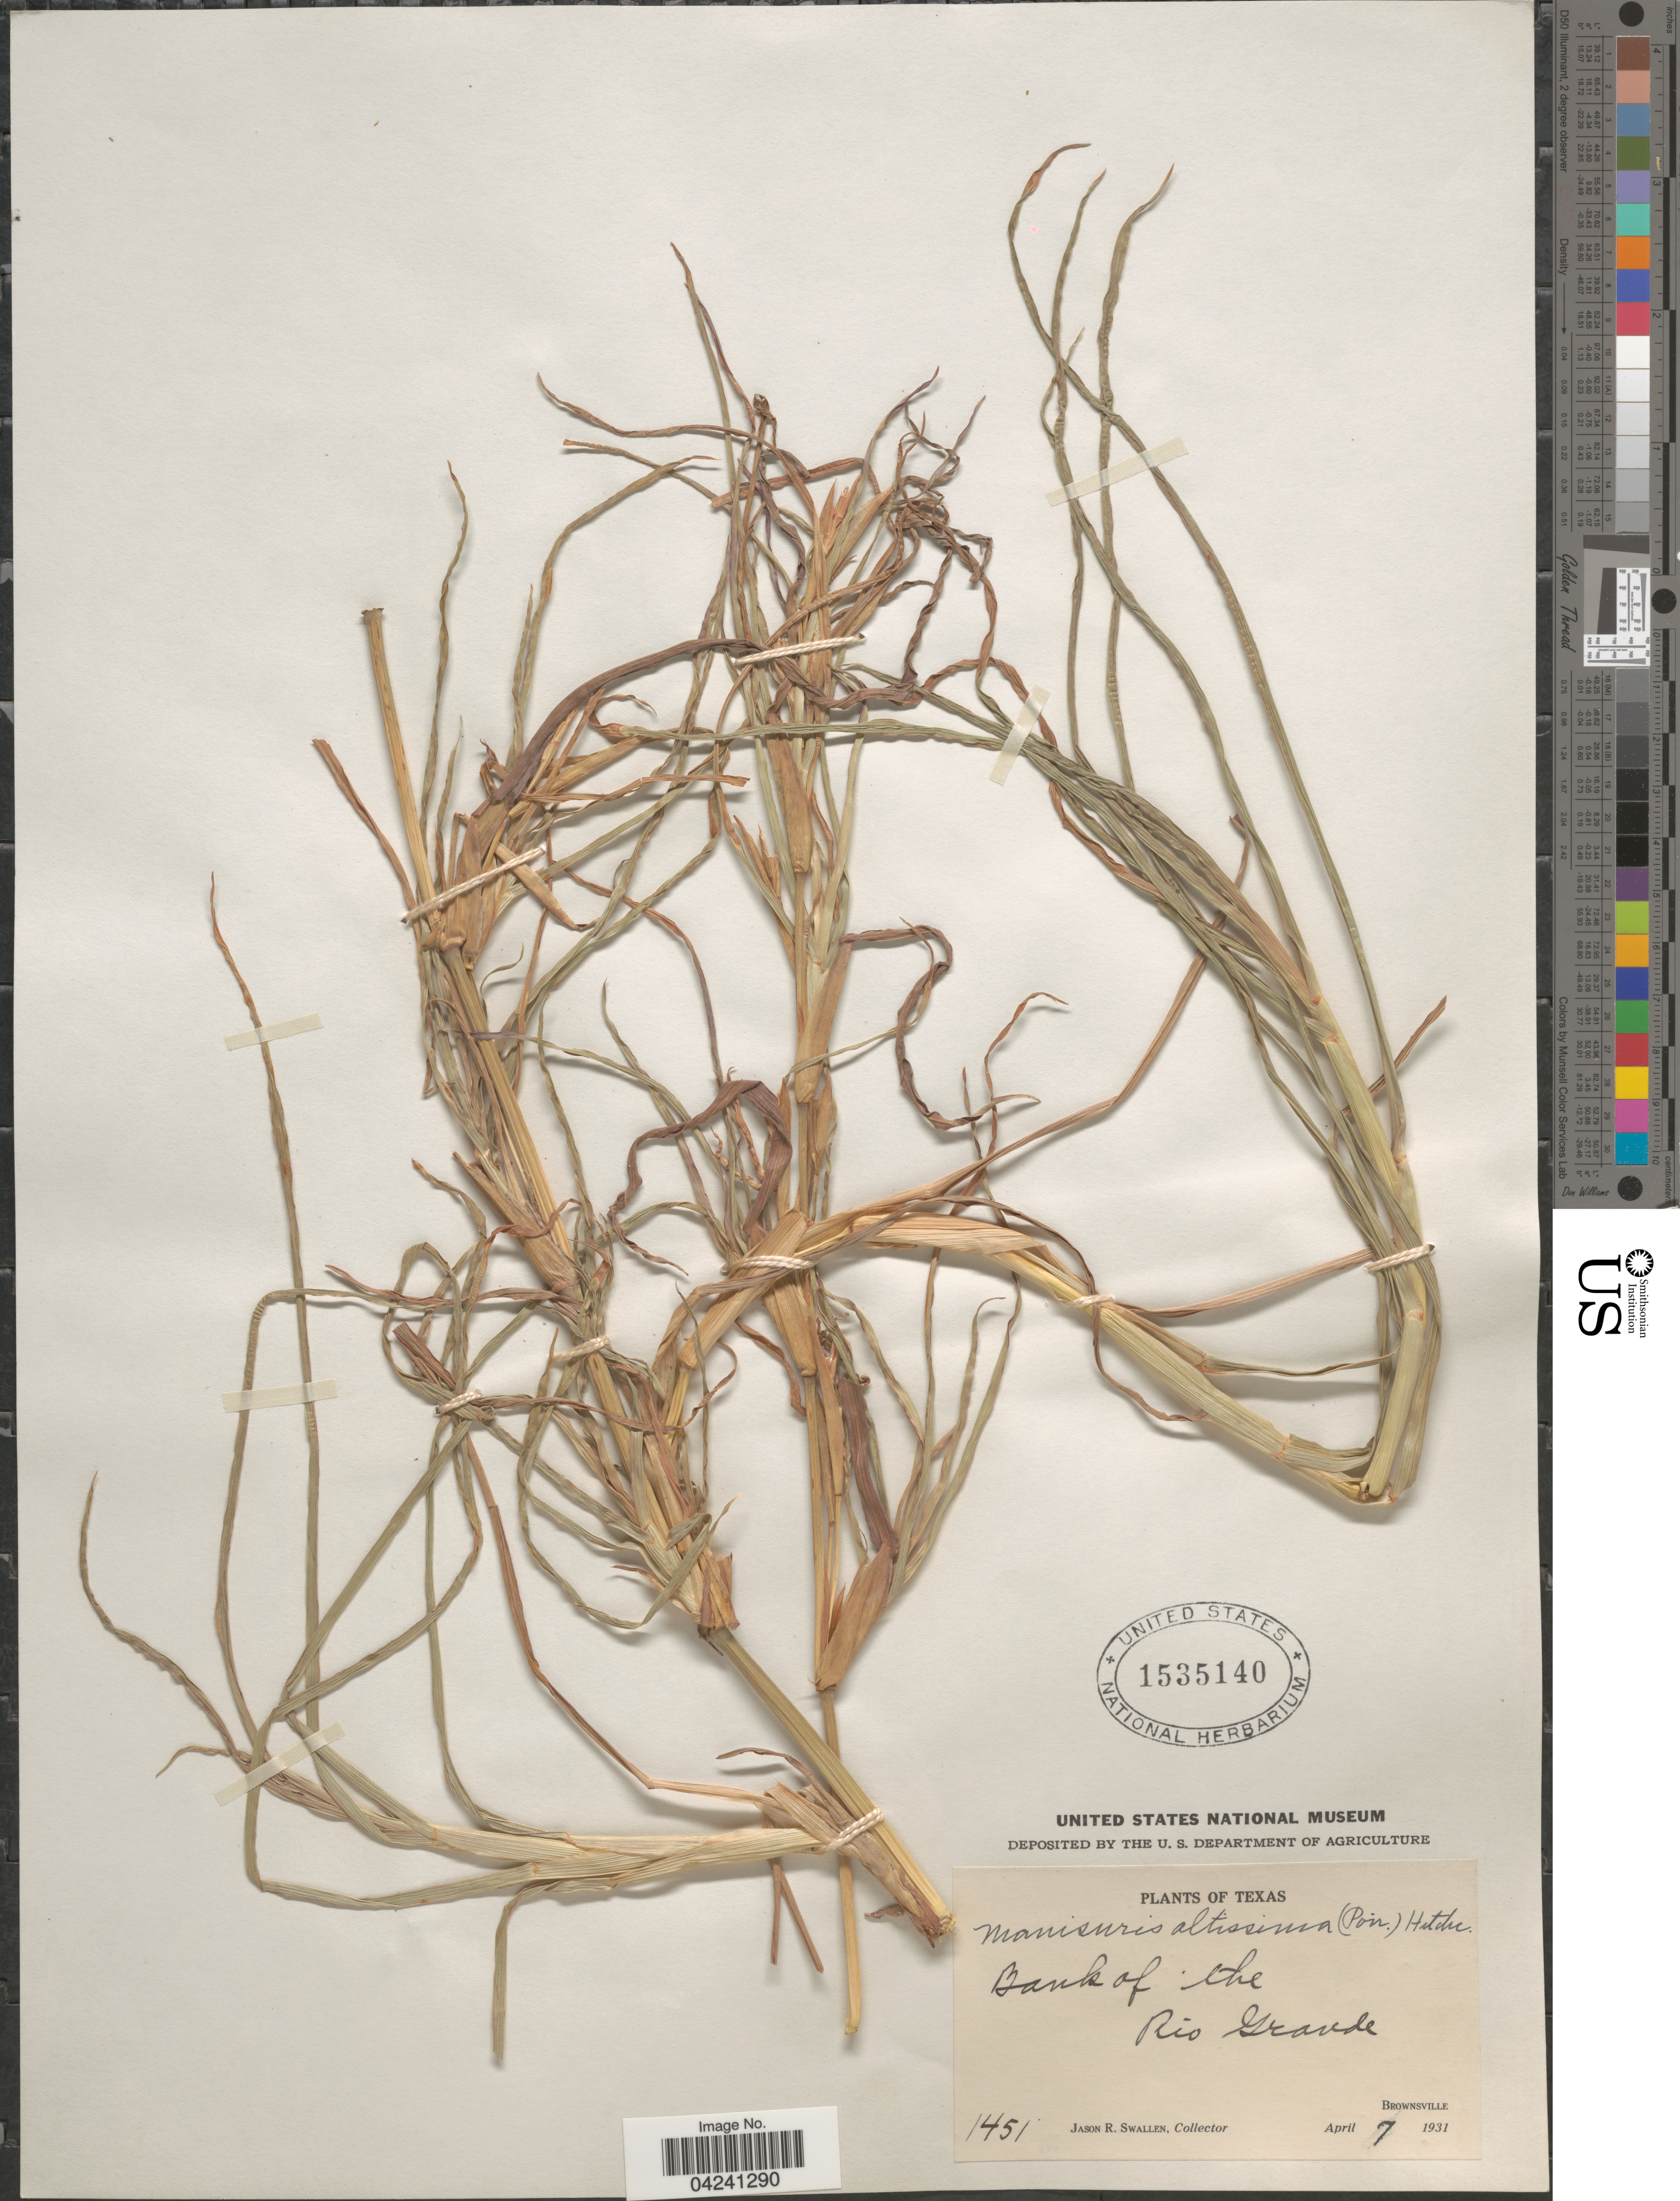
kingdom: Plantae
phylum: Tracheophyta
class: Liliopsida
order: Poales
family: Poaceae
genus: Hemarthria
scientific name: Hemarthria altissima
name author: (Poir.) Stapf & C. E. Hubb.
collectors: J. R. Swallen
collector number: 1451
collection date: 1931-04-07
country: United States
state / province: Texas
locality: Bank of the Rio Grande. Brownsville.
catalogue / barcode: US 1535140